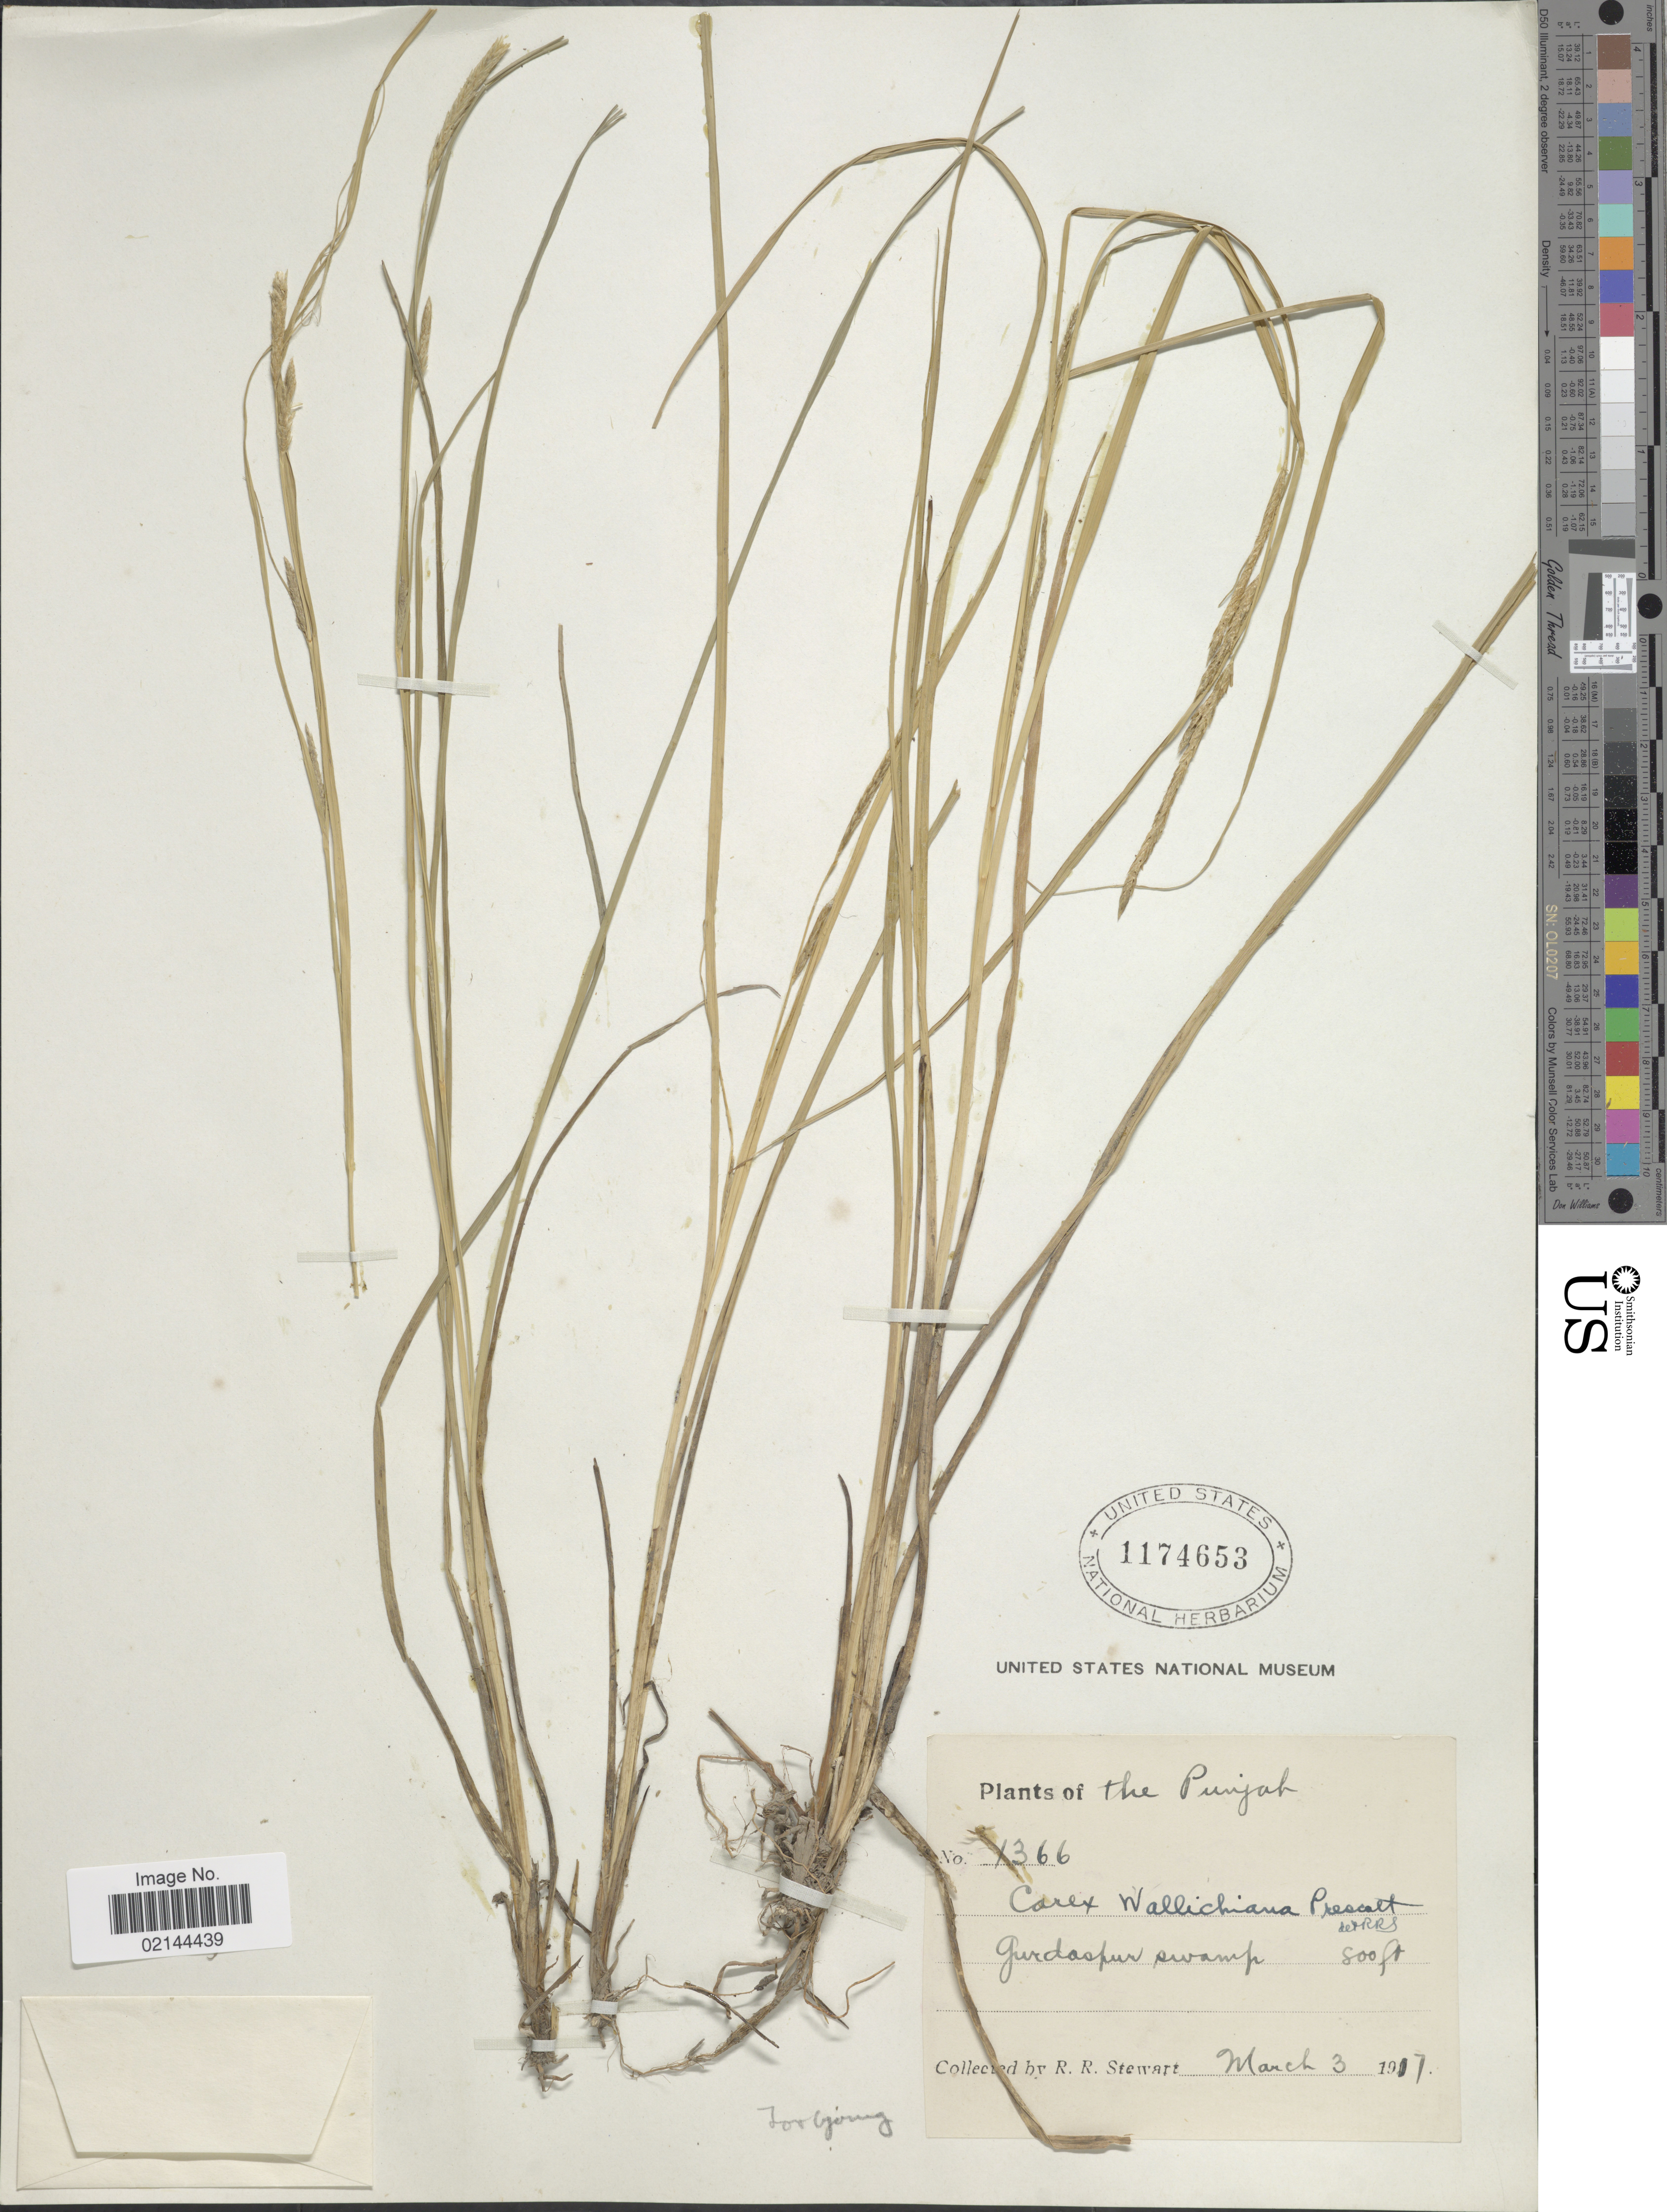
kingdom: Plantae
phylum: Tracheophyta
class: Liliopsida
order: Poales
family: Cyperaceae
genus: Carex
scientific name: Carex fedia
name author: Nees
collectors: R. R. Stewart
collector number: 1366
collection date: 1917-03-03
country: India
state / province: Punjab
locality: Gurdaspur swamp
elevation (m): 244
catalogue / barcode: US 1174653